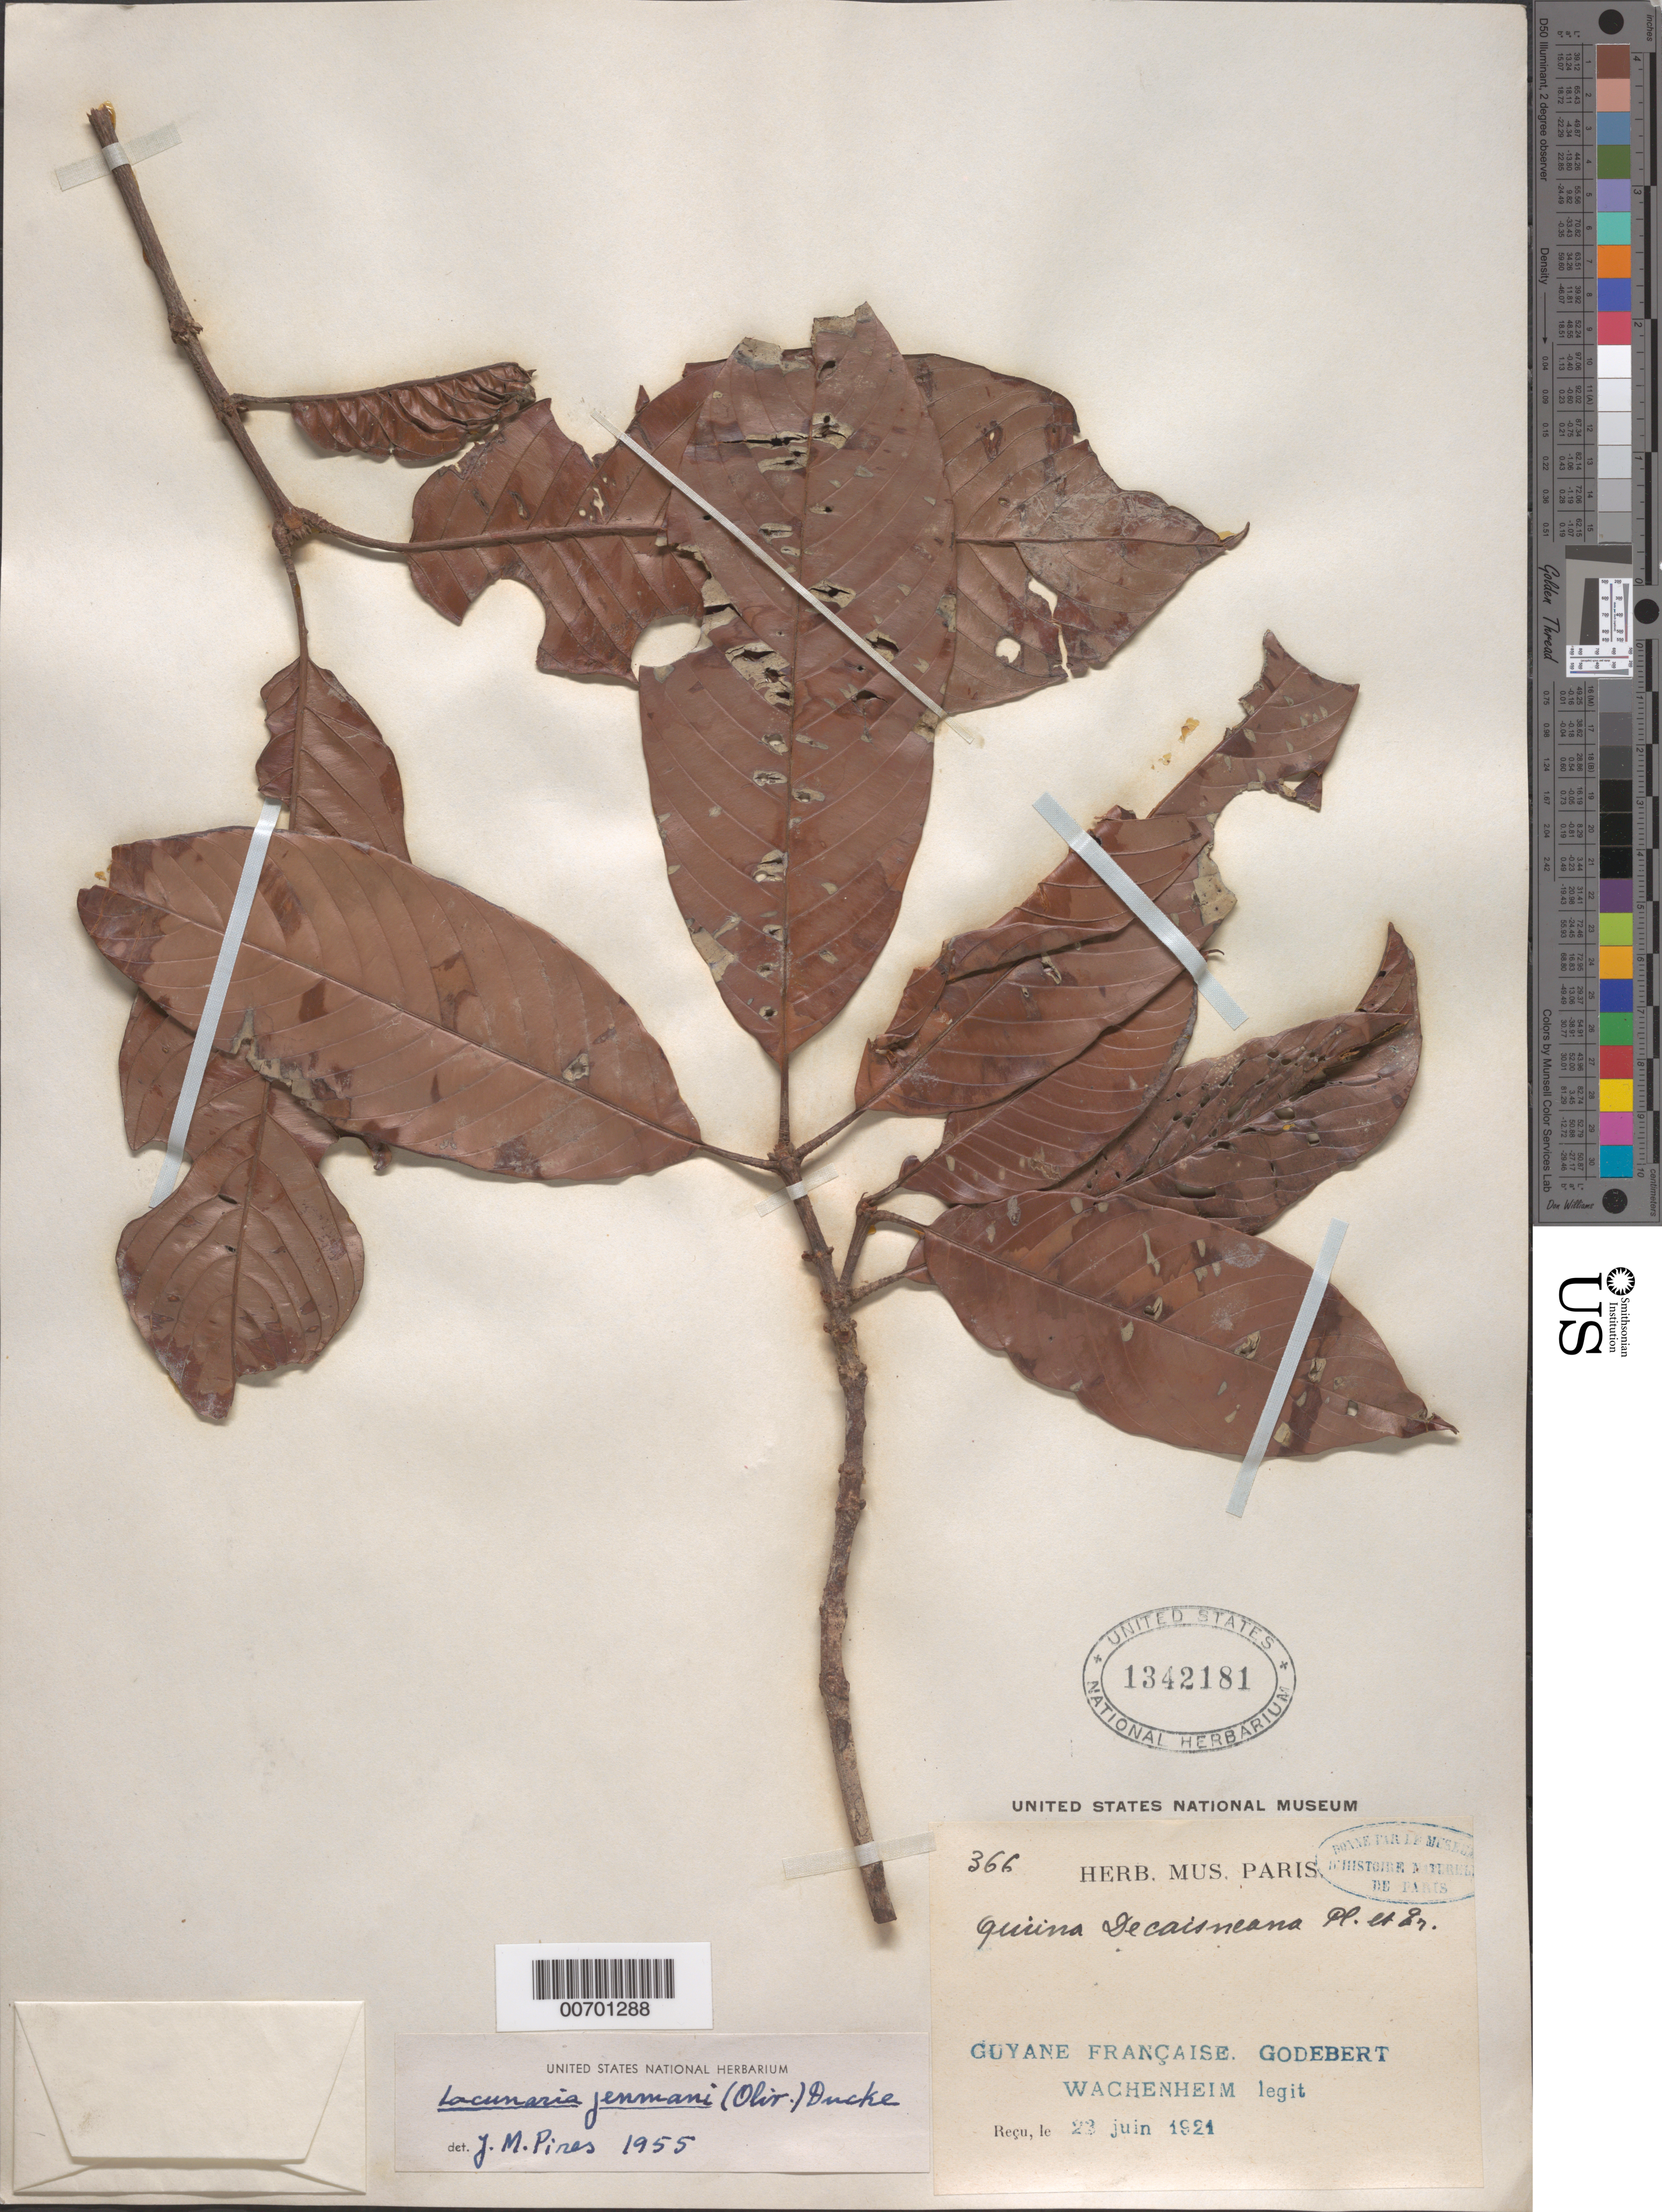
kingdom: Plantae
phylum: Tracheophyta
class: Magnoliopsida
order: Malpighiales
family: Quiinaceae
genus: Lacunaria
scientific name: Lacunaria jenmanii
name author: (Oliv.) Ducke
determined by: Pires, J. Murça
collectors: G. Wachenheim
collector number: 366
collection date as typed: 22-Jun-21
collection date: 1921-06-22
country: French Guiana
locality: Godebert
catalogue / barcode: US 1342181